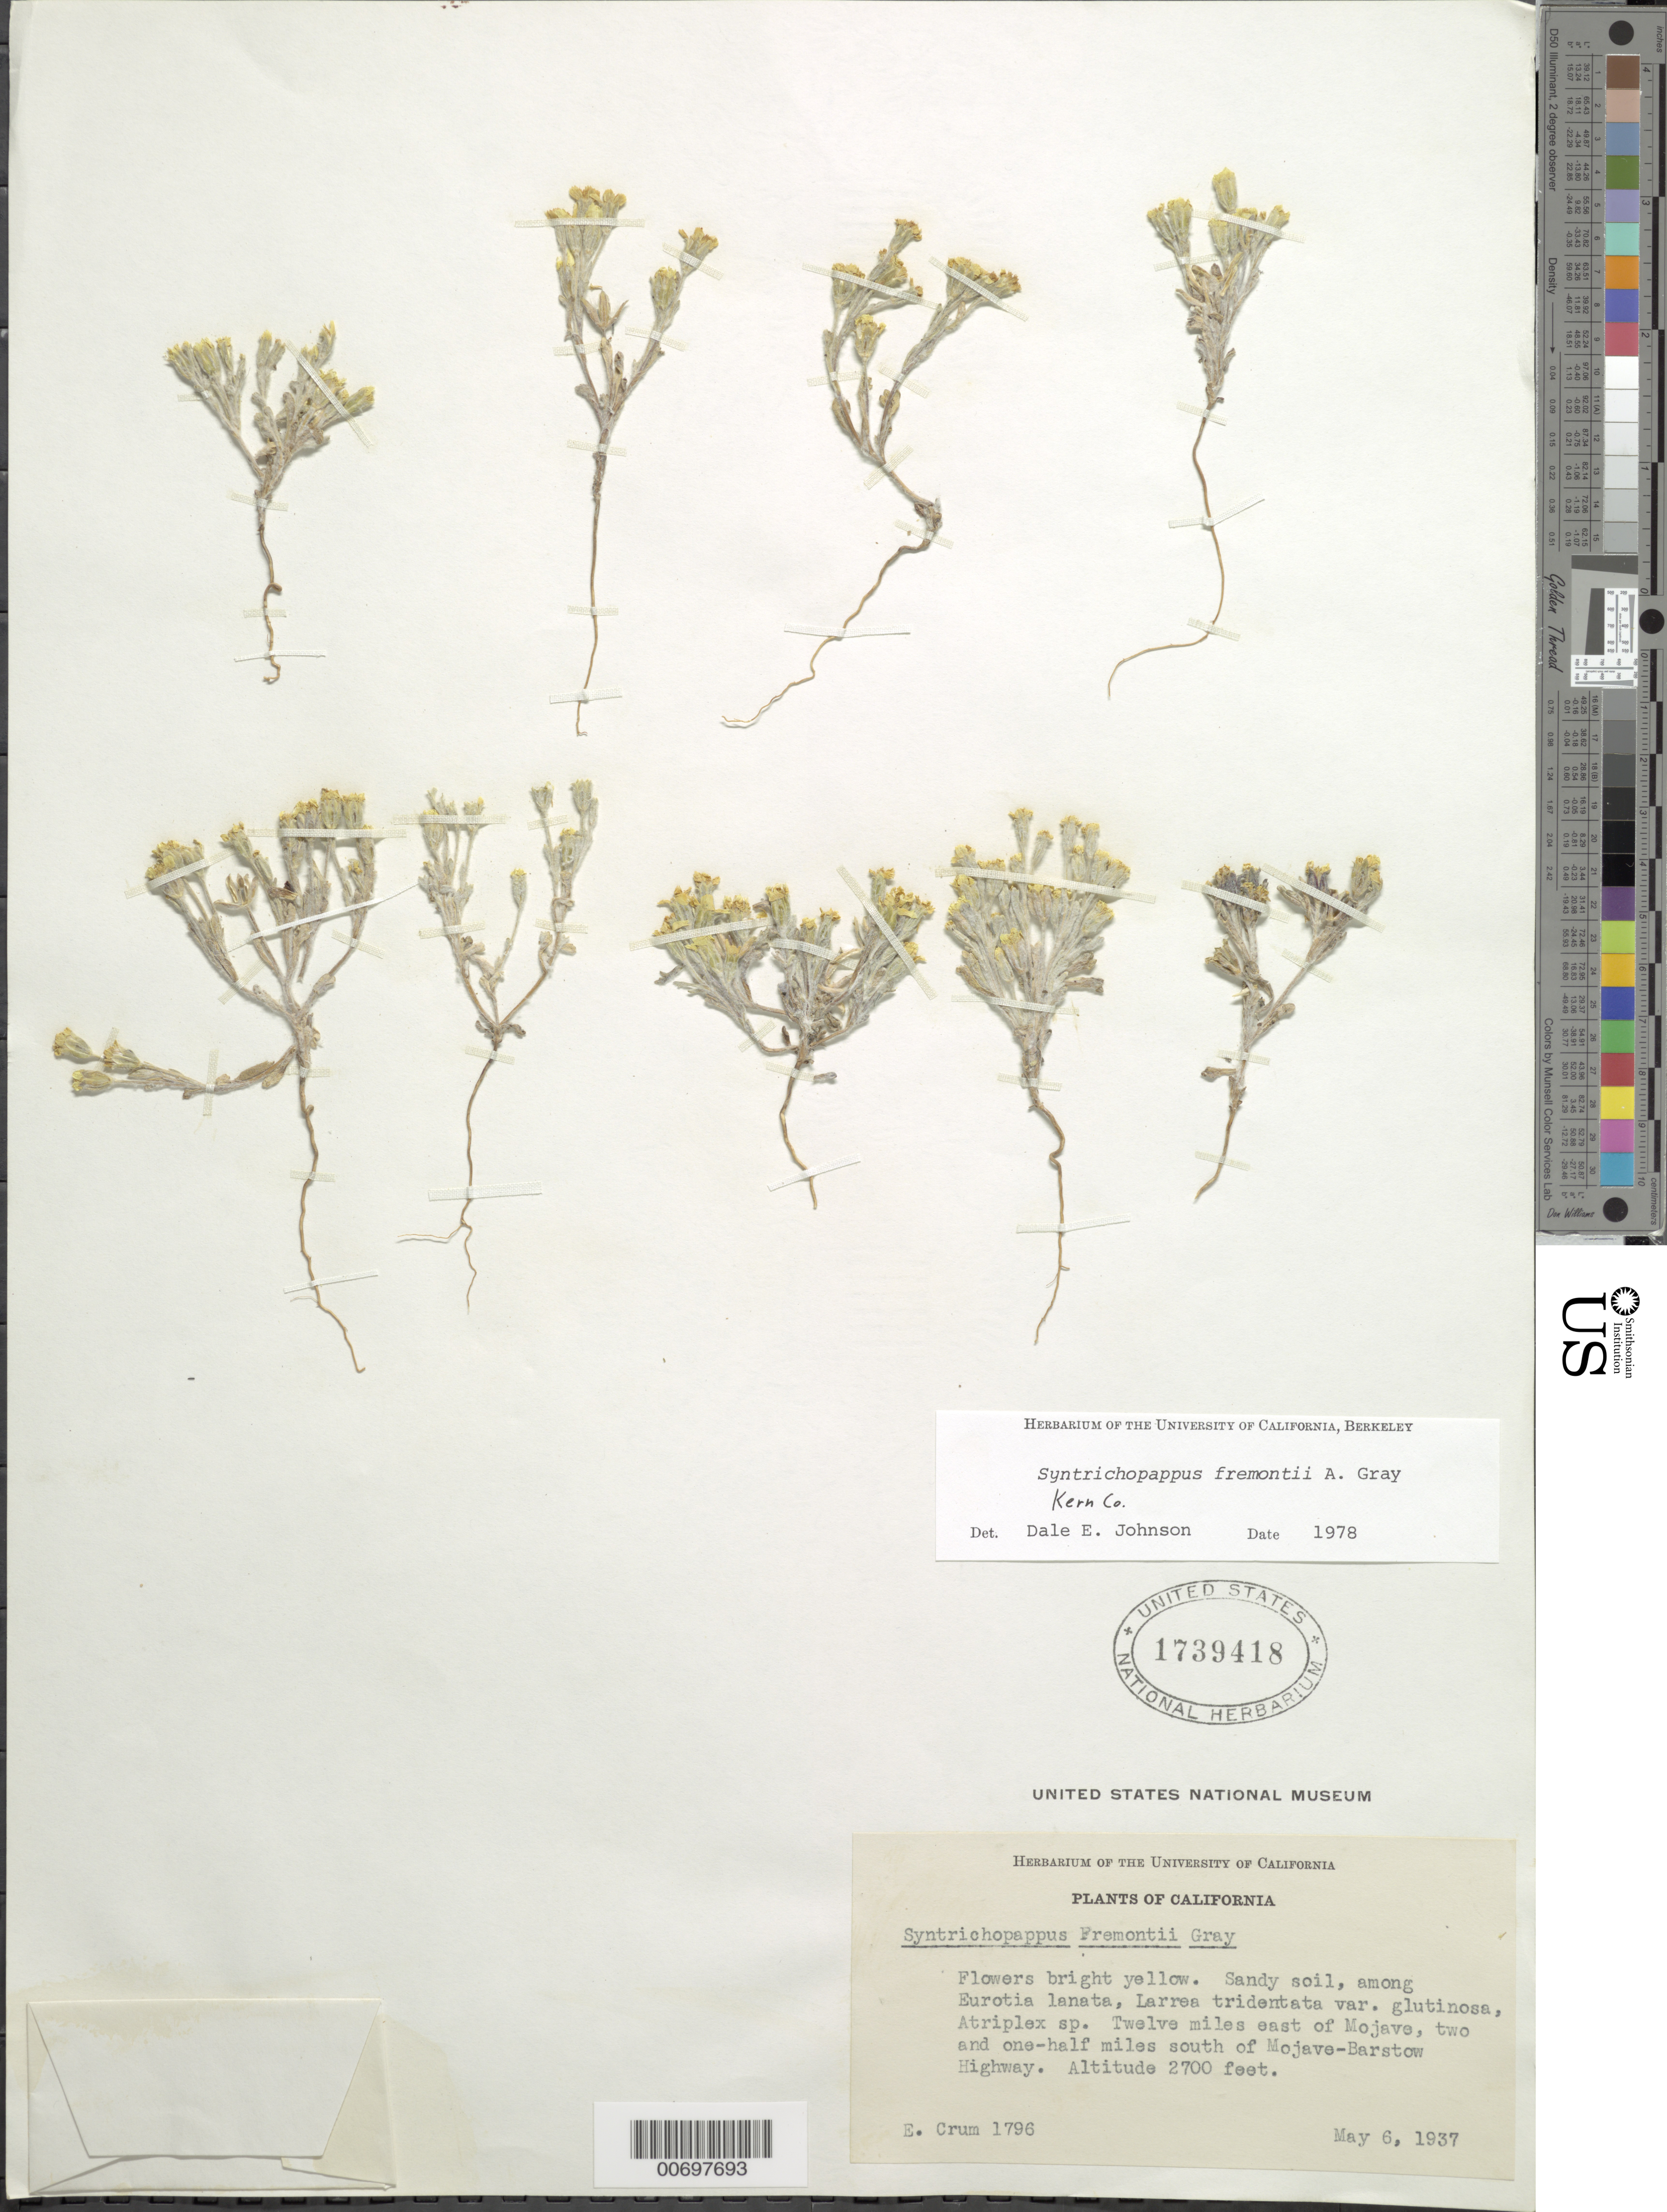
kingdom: Plantae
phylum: Tracheophyta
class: Magnoliopsida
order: Asterales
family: Asteraceae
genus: Syntrichopappus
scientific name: Syntrichopappus fremontii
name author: A. Gray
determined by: Johnson, D. E.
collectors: E. Crum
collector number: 1796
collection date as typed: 06 May 1937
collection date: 1937-05-06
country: United States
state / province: California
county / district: Kern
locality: Twelve miles east of Mojave, two and one-half miles south of Mojave-Barstow Highway.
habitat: Sandy soil, among Eurotia lanata, Larrea tridentata var. glutinosa, Atriplex sp.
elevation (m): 823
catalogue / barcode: US 1739418